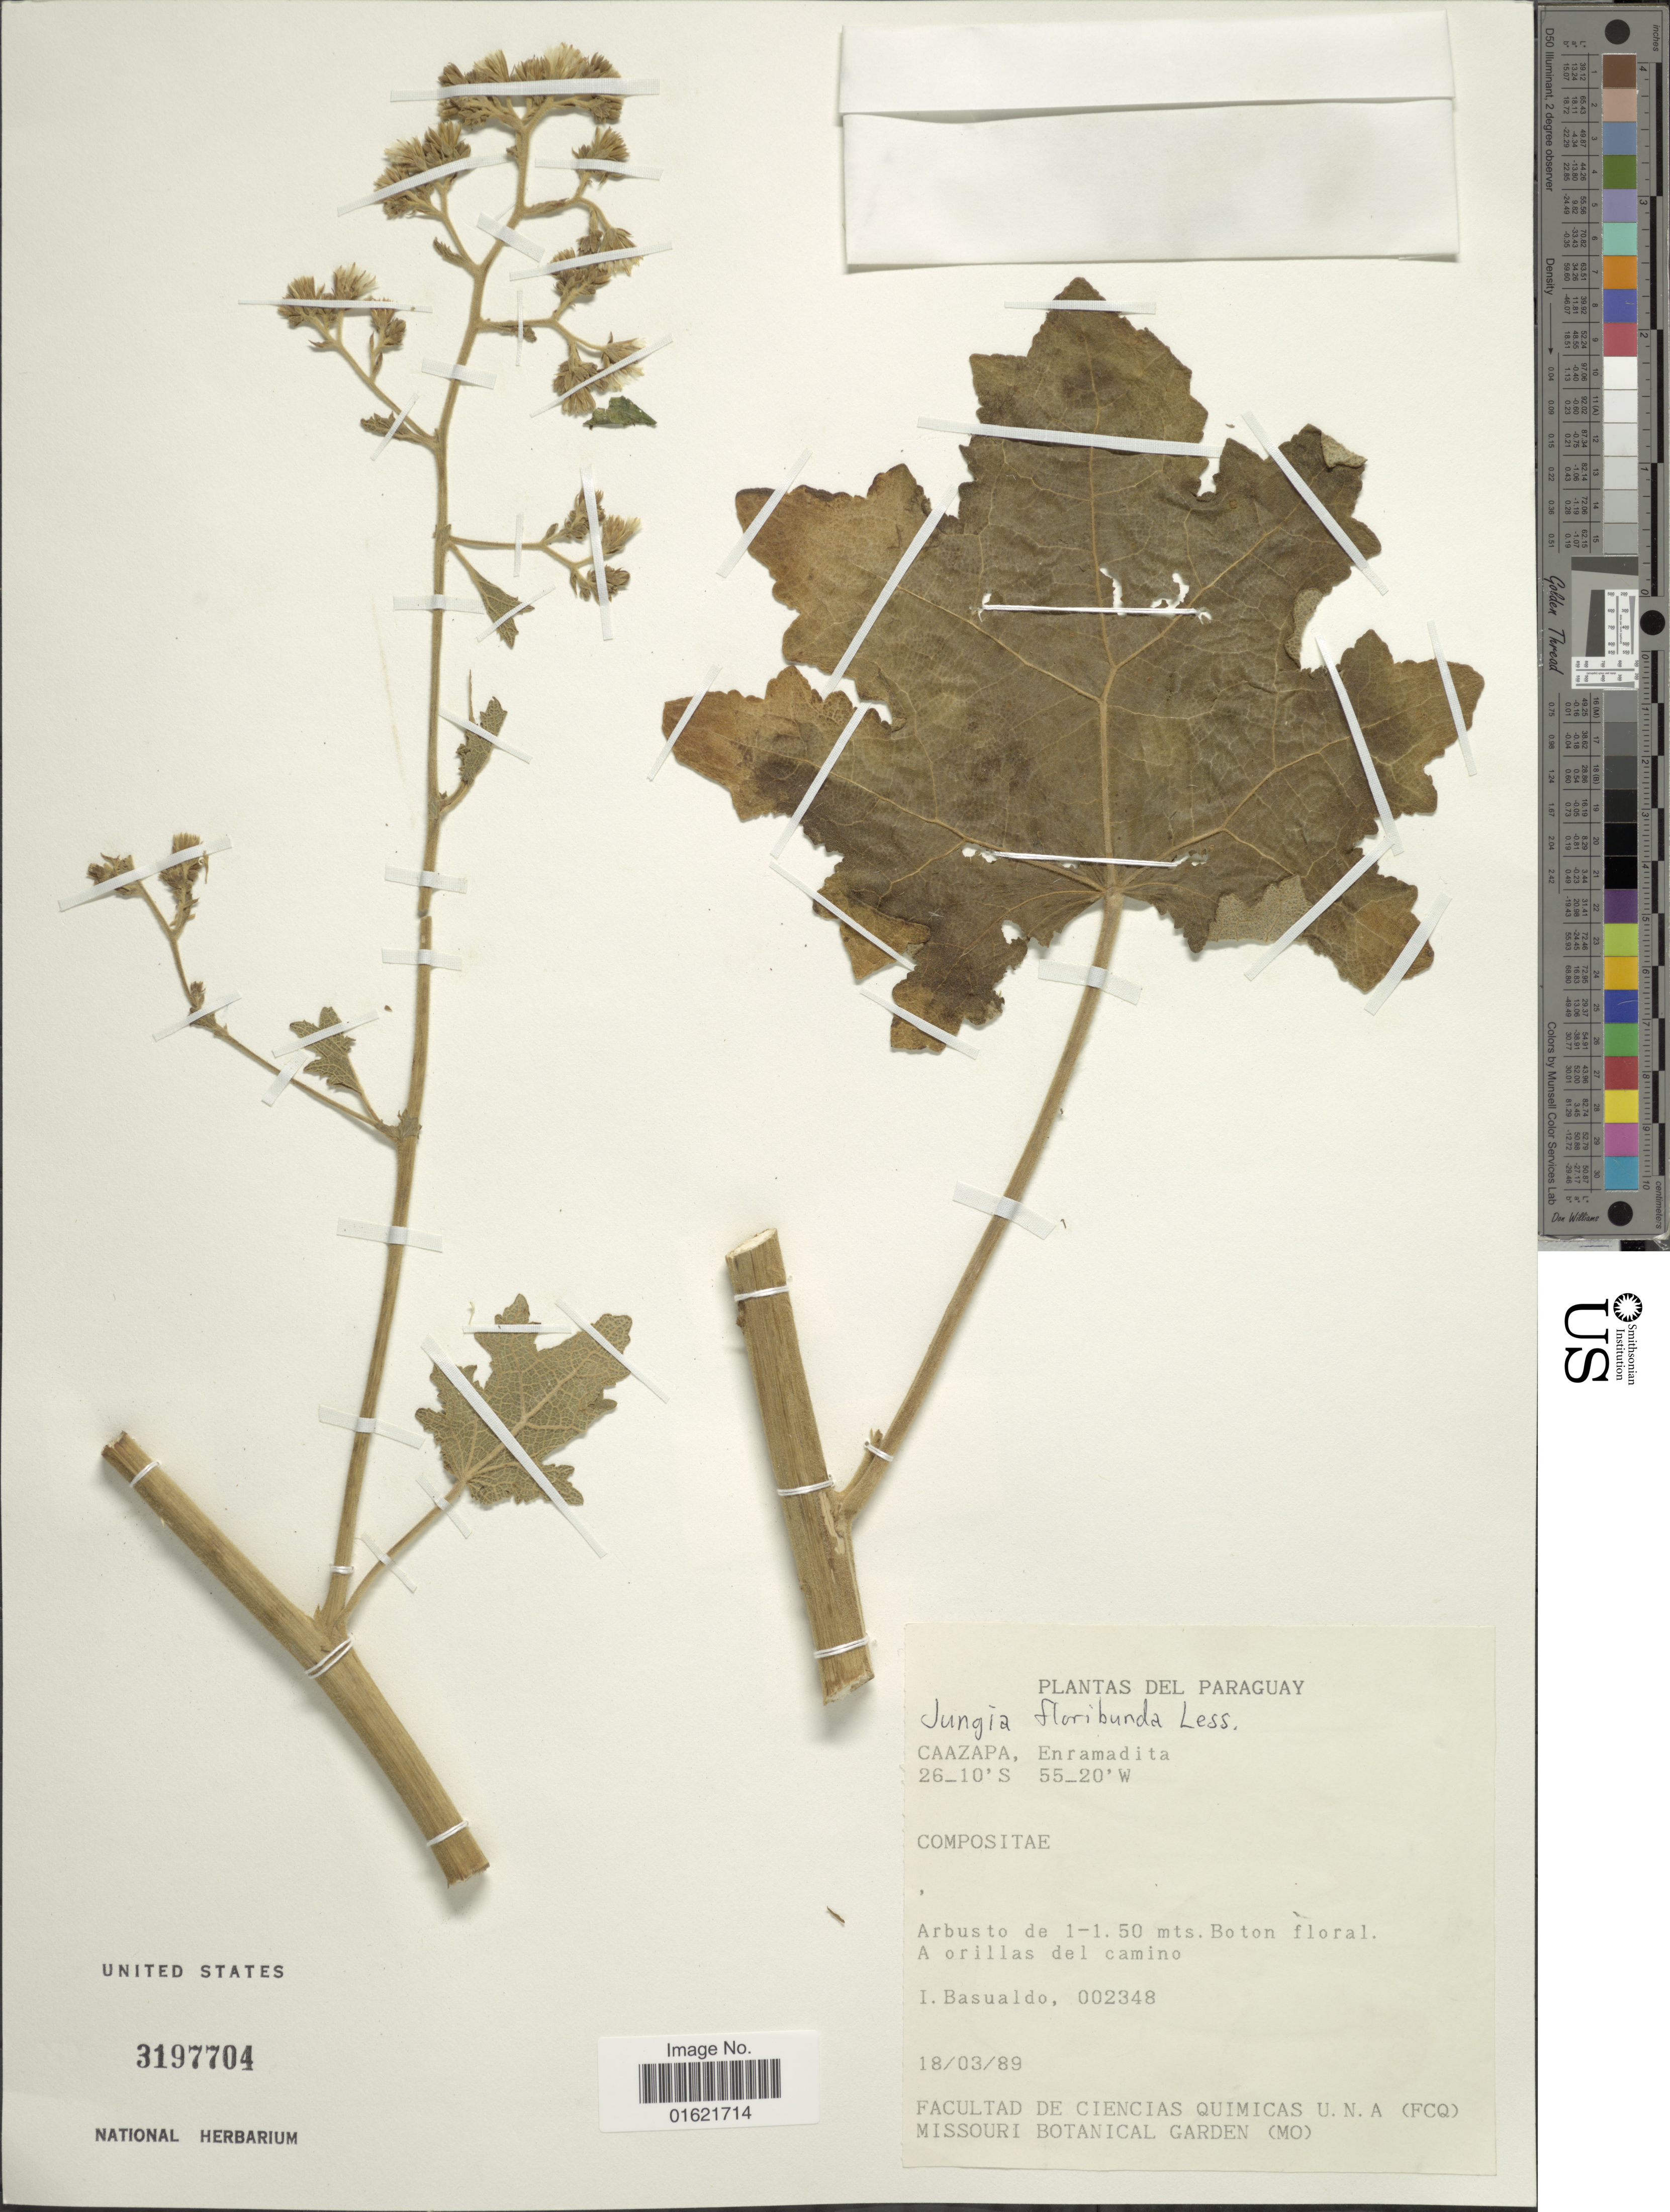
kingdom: Plantae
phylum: Tracheophyta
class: Magnoliopsida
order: Asterales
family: Asteraceae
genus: Jungia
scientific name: Jungia floribunda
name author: Less.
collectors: I. Basualdo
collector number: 002348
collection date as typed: Transcribed d/m/y: 18/3/89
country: Paraguay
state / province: Caazapa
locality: Enramadita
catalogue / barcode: US 3197704